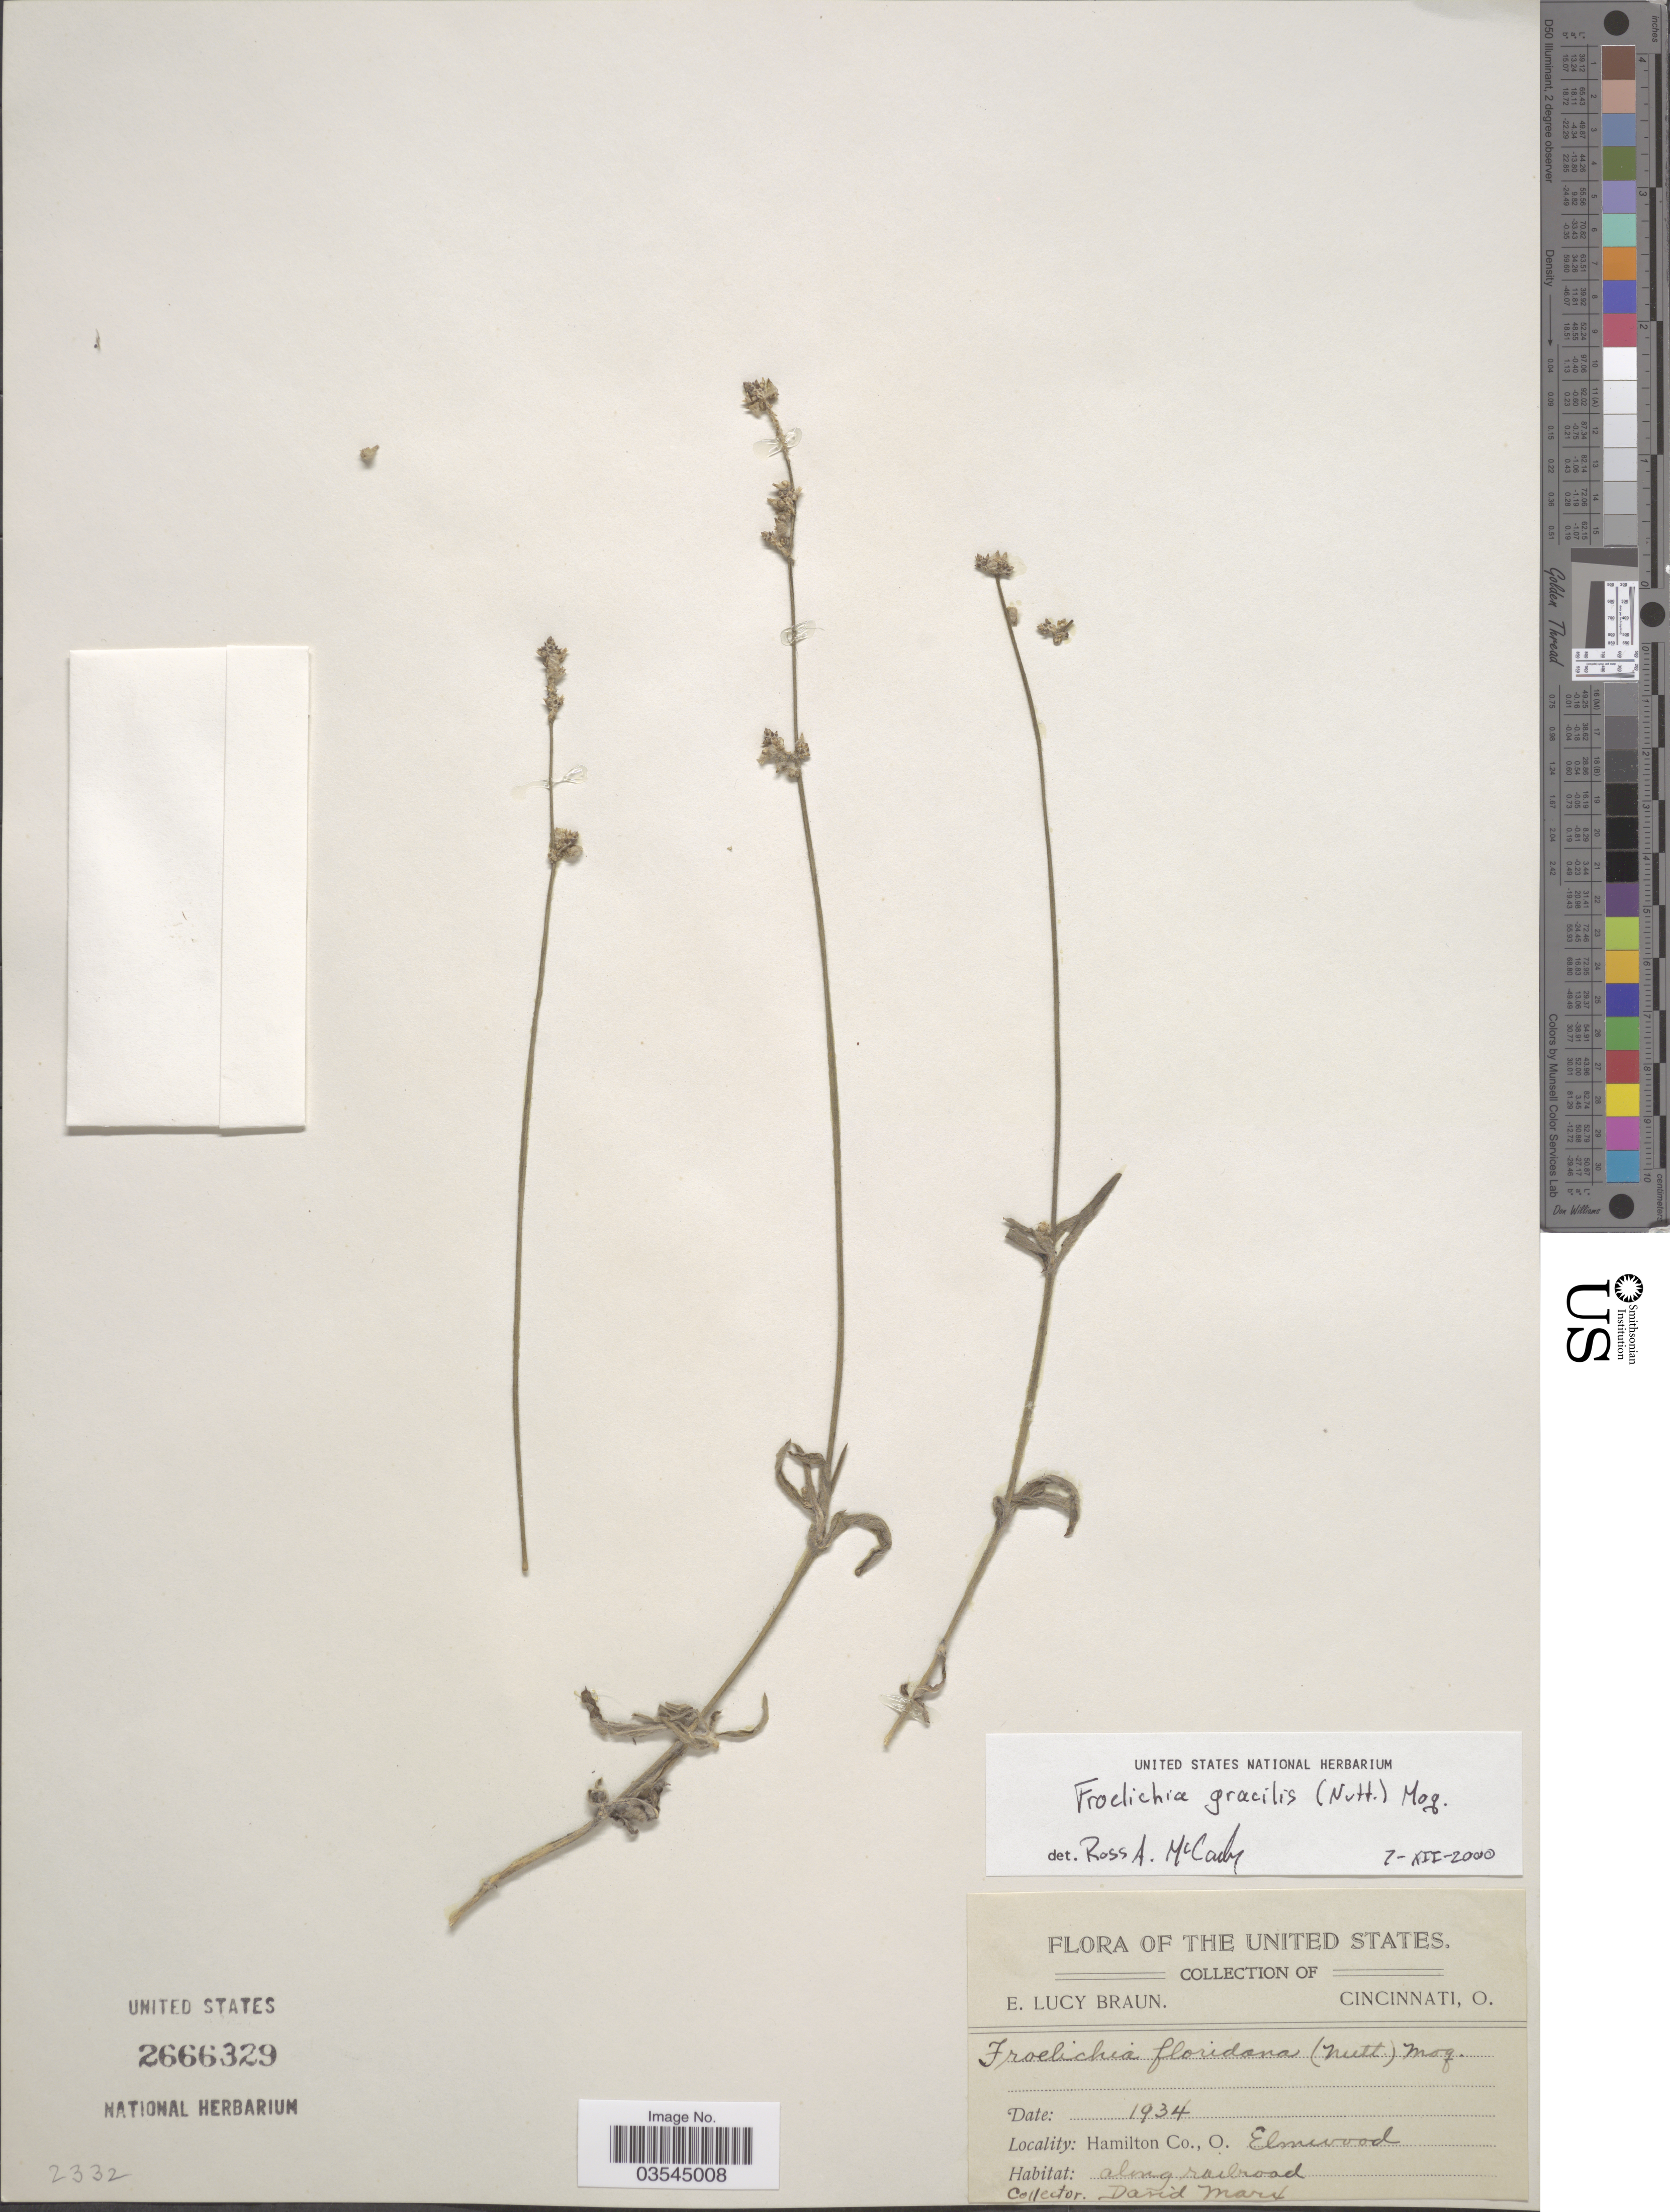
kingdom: Plantae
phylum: Tracheophyta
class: Magnoliopsida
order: Caryophyllales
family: Amaranthaceae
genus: Froelichia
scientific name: Froelichia gracilis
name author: (Hook.) Moq.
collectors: D. Marx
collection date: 1934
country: United States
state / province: Ohio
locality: Hamilton Co. Elmwood.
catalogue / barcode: US 2666329